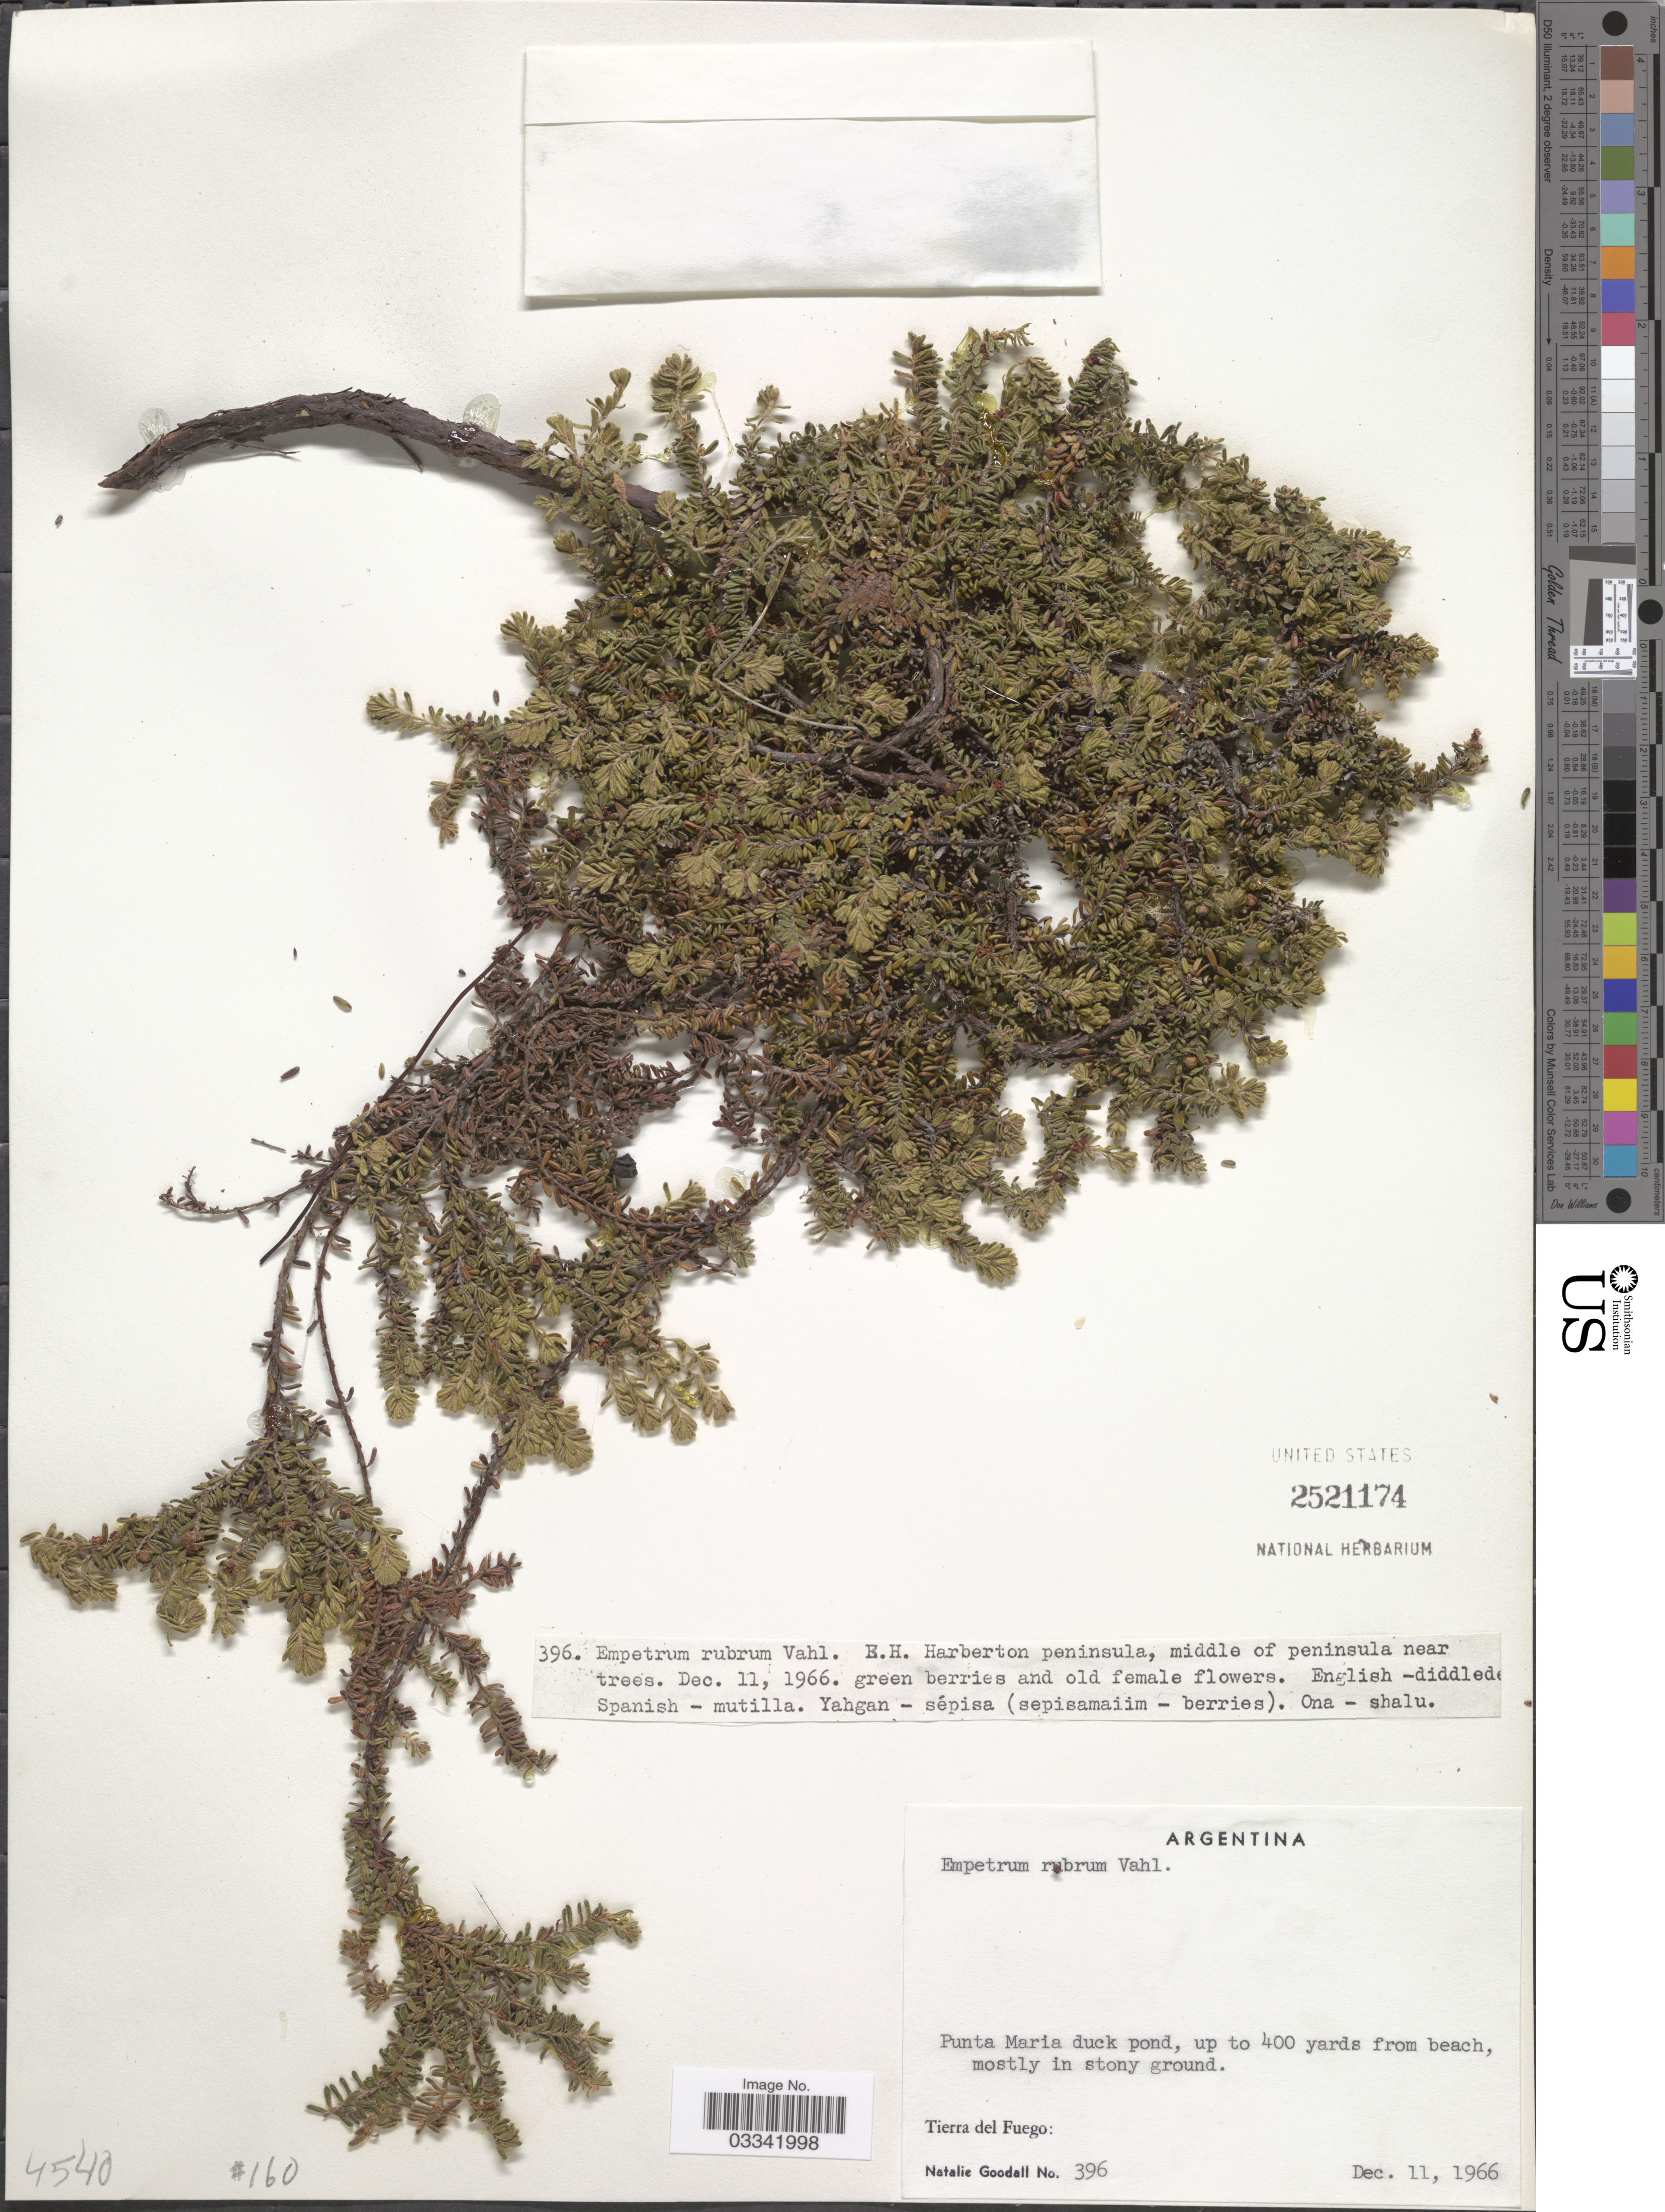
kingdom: Plantae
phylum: Tracheophyta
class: Magnoliopsida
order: Ericales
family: Ericaceae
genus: Empetrum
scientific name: Empetrum rubrum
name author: Vahl ex Willd.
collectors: N. Goodall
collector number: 396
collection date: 1966-12-11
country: Argentina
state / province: Tierra del Fuego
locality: Punta Maria duck pond, up to 400 yards from beach., E.H. Harbreton peninsula, middle of peninsula near trees.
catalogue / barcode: US 2521174